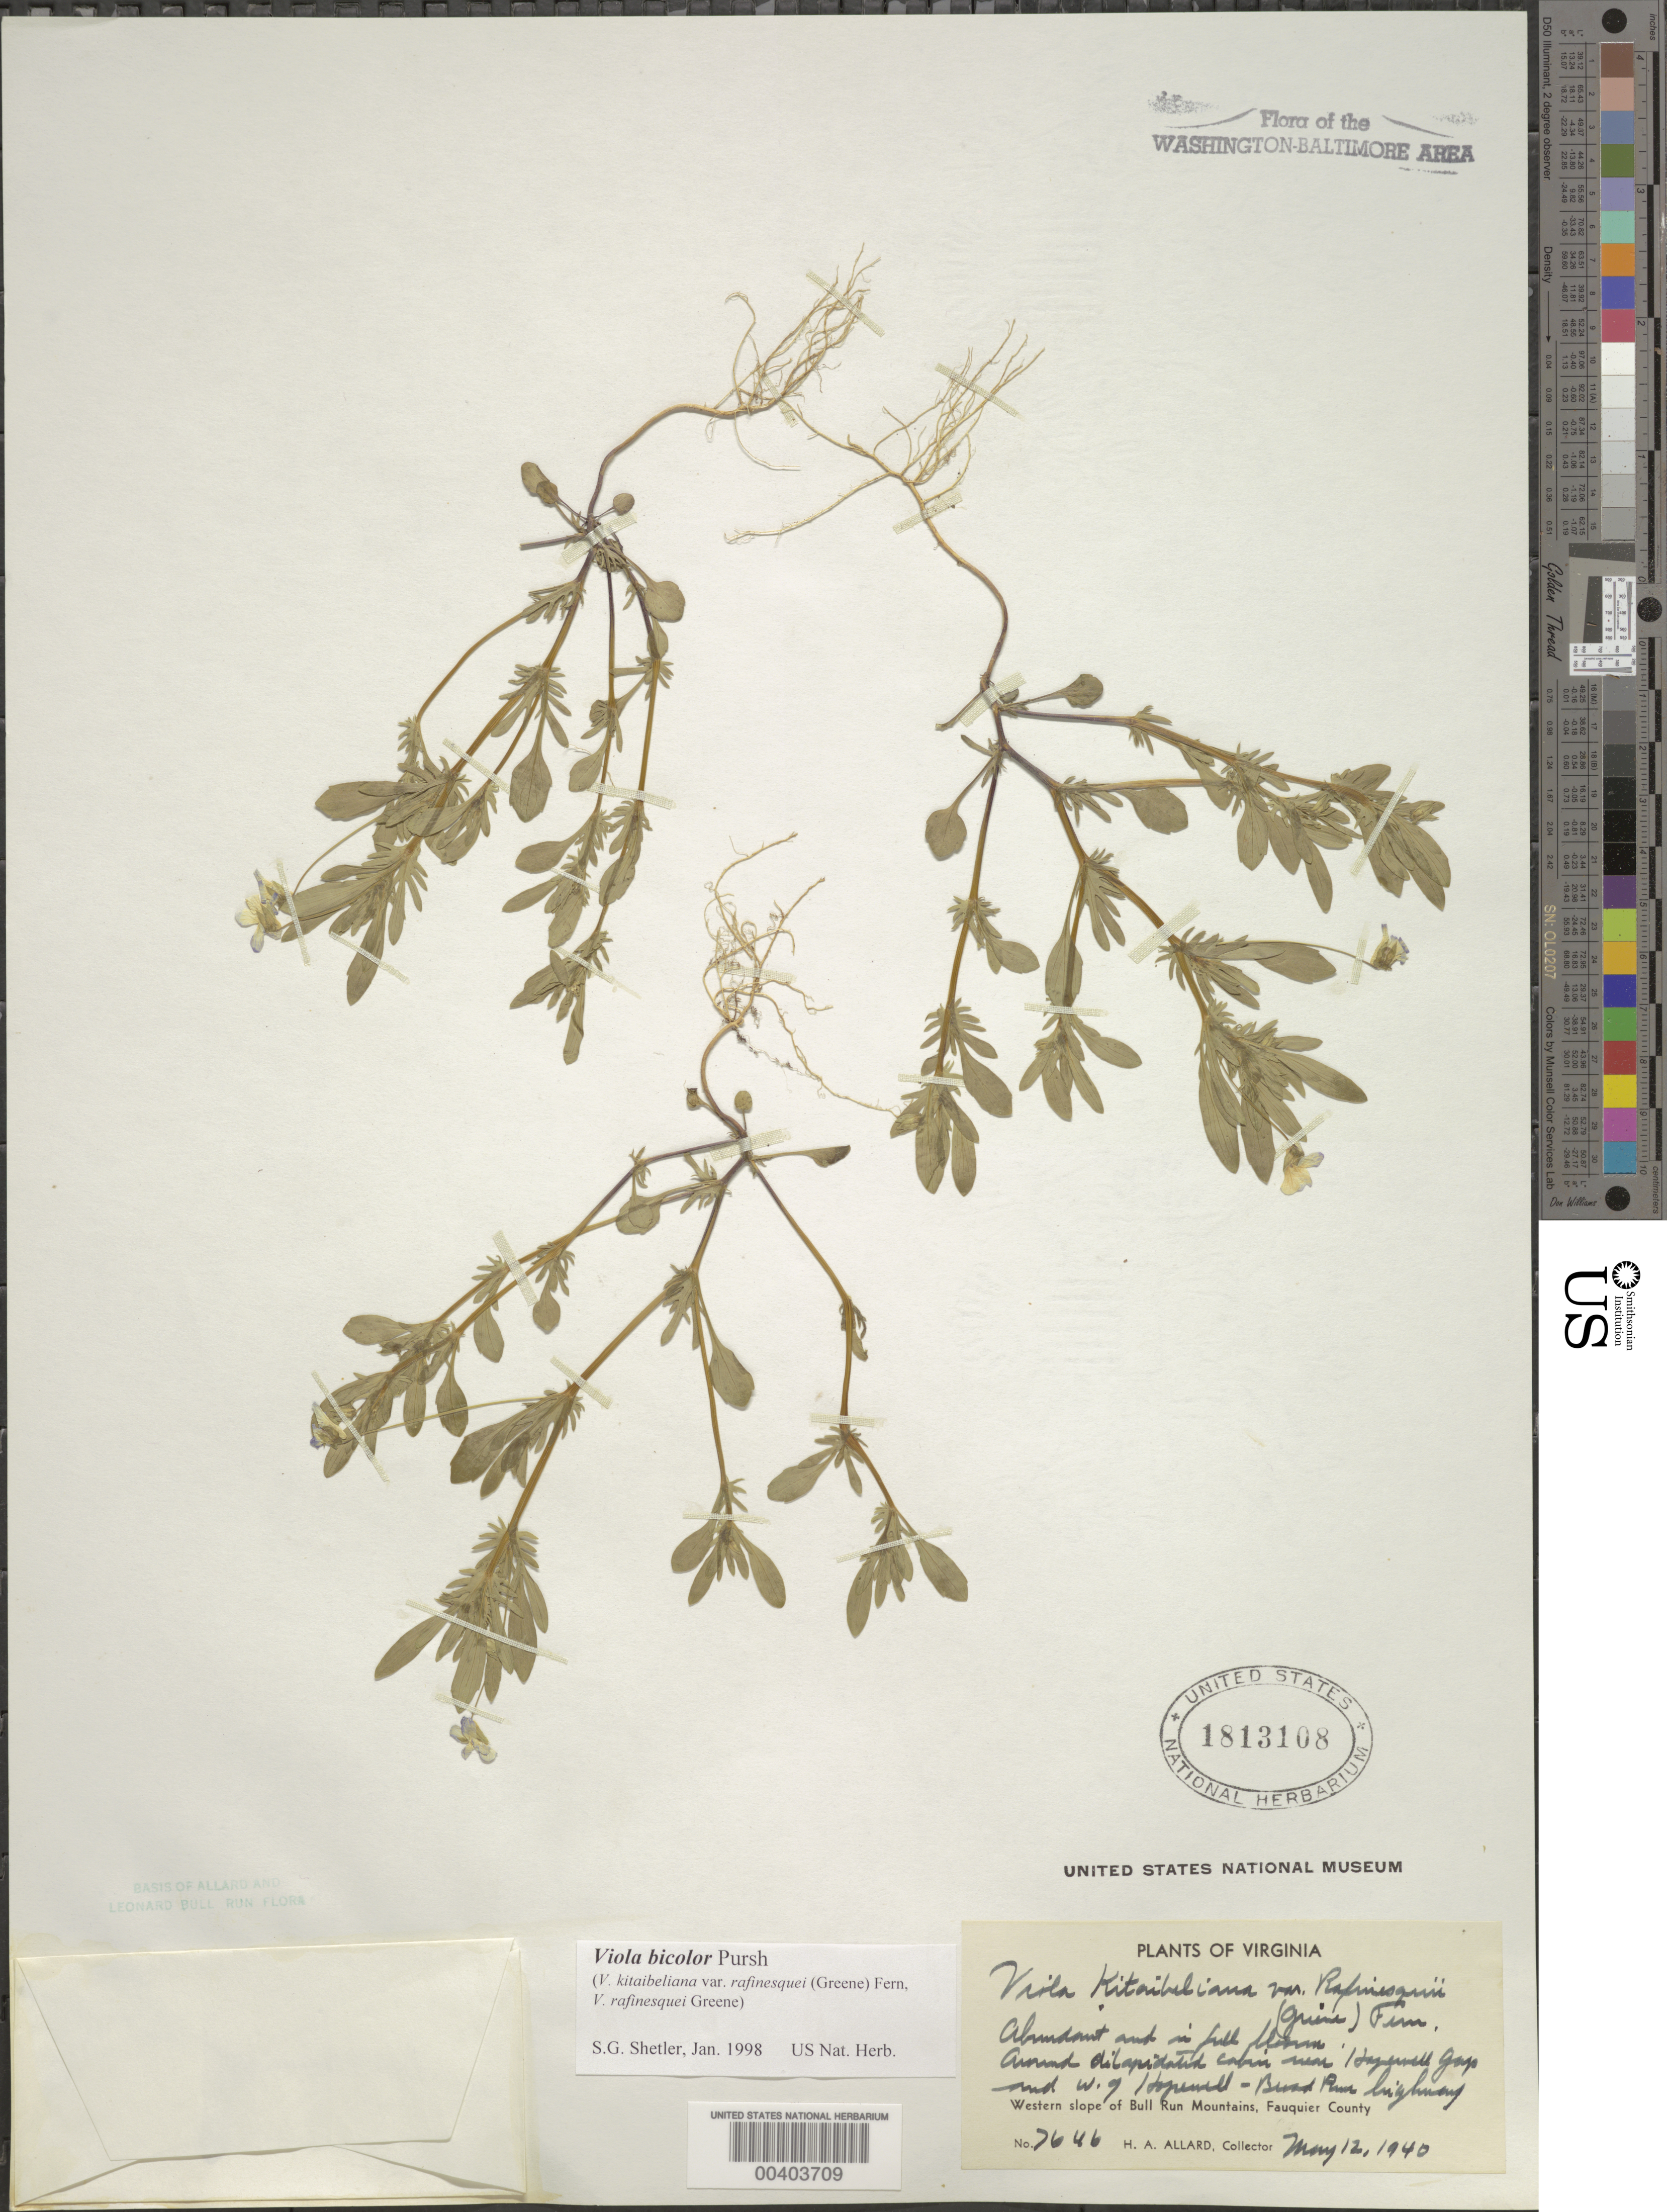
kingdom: Plantae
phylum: Tracheophyta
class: Magnoliopsida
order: Malpighiales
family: Violaceae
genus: Viola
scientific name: Viola bicolor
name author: Pursh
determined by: Shetler, Stanwyn G., (US), NMNH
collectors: H. A. Allard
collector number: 7646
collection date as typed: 12 May 1940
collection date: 1940-05-12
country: United States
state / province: Virginia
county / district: Fauquier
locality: Hopewell Gap vicinity west of Hopewell - Broad Run Highway Bull Run Mts.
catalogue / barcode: US 1813108